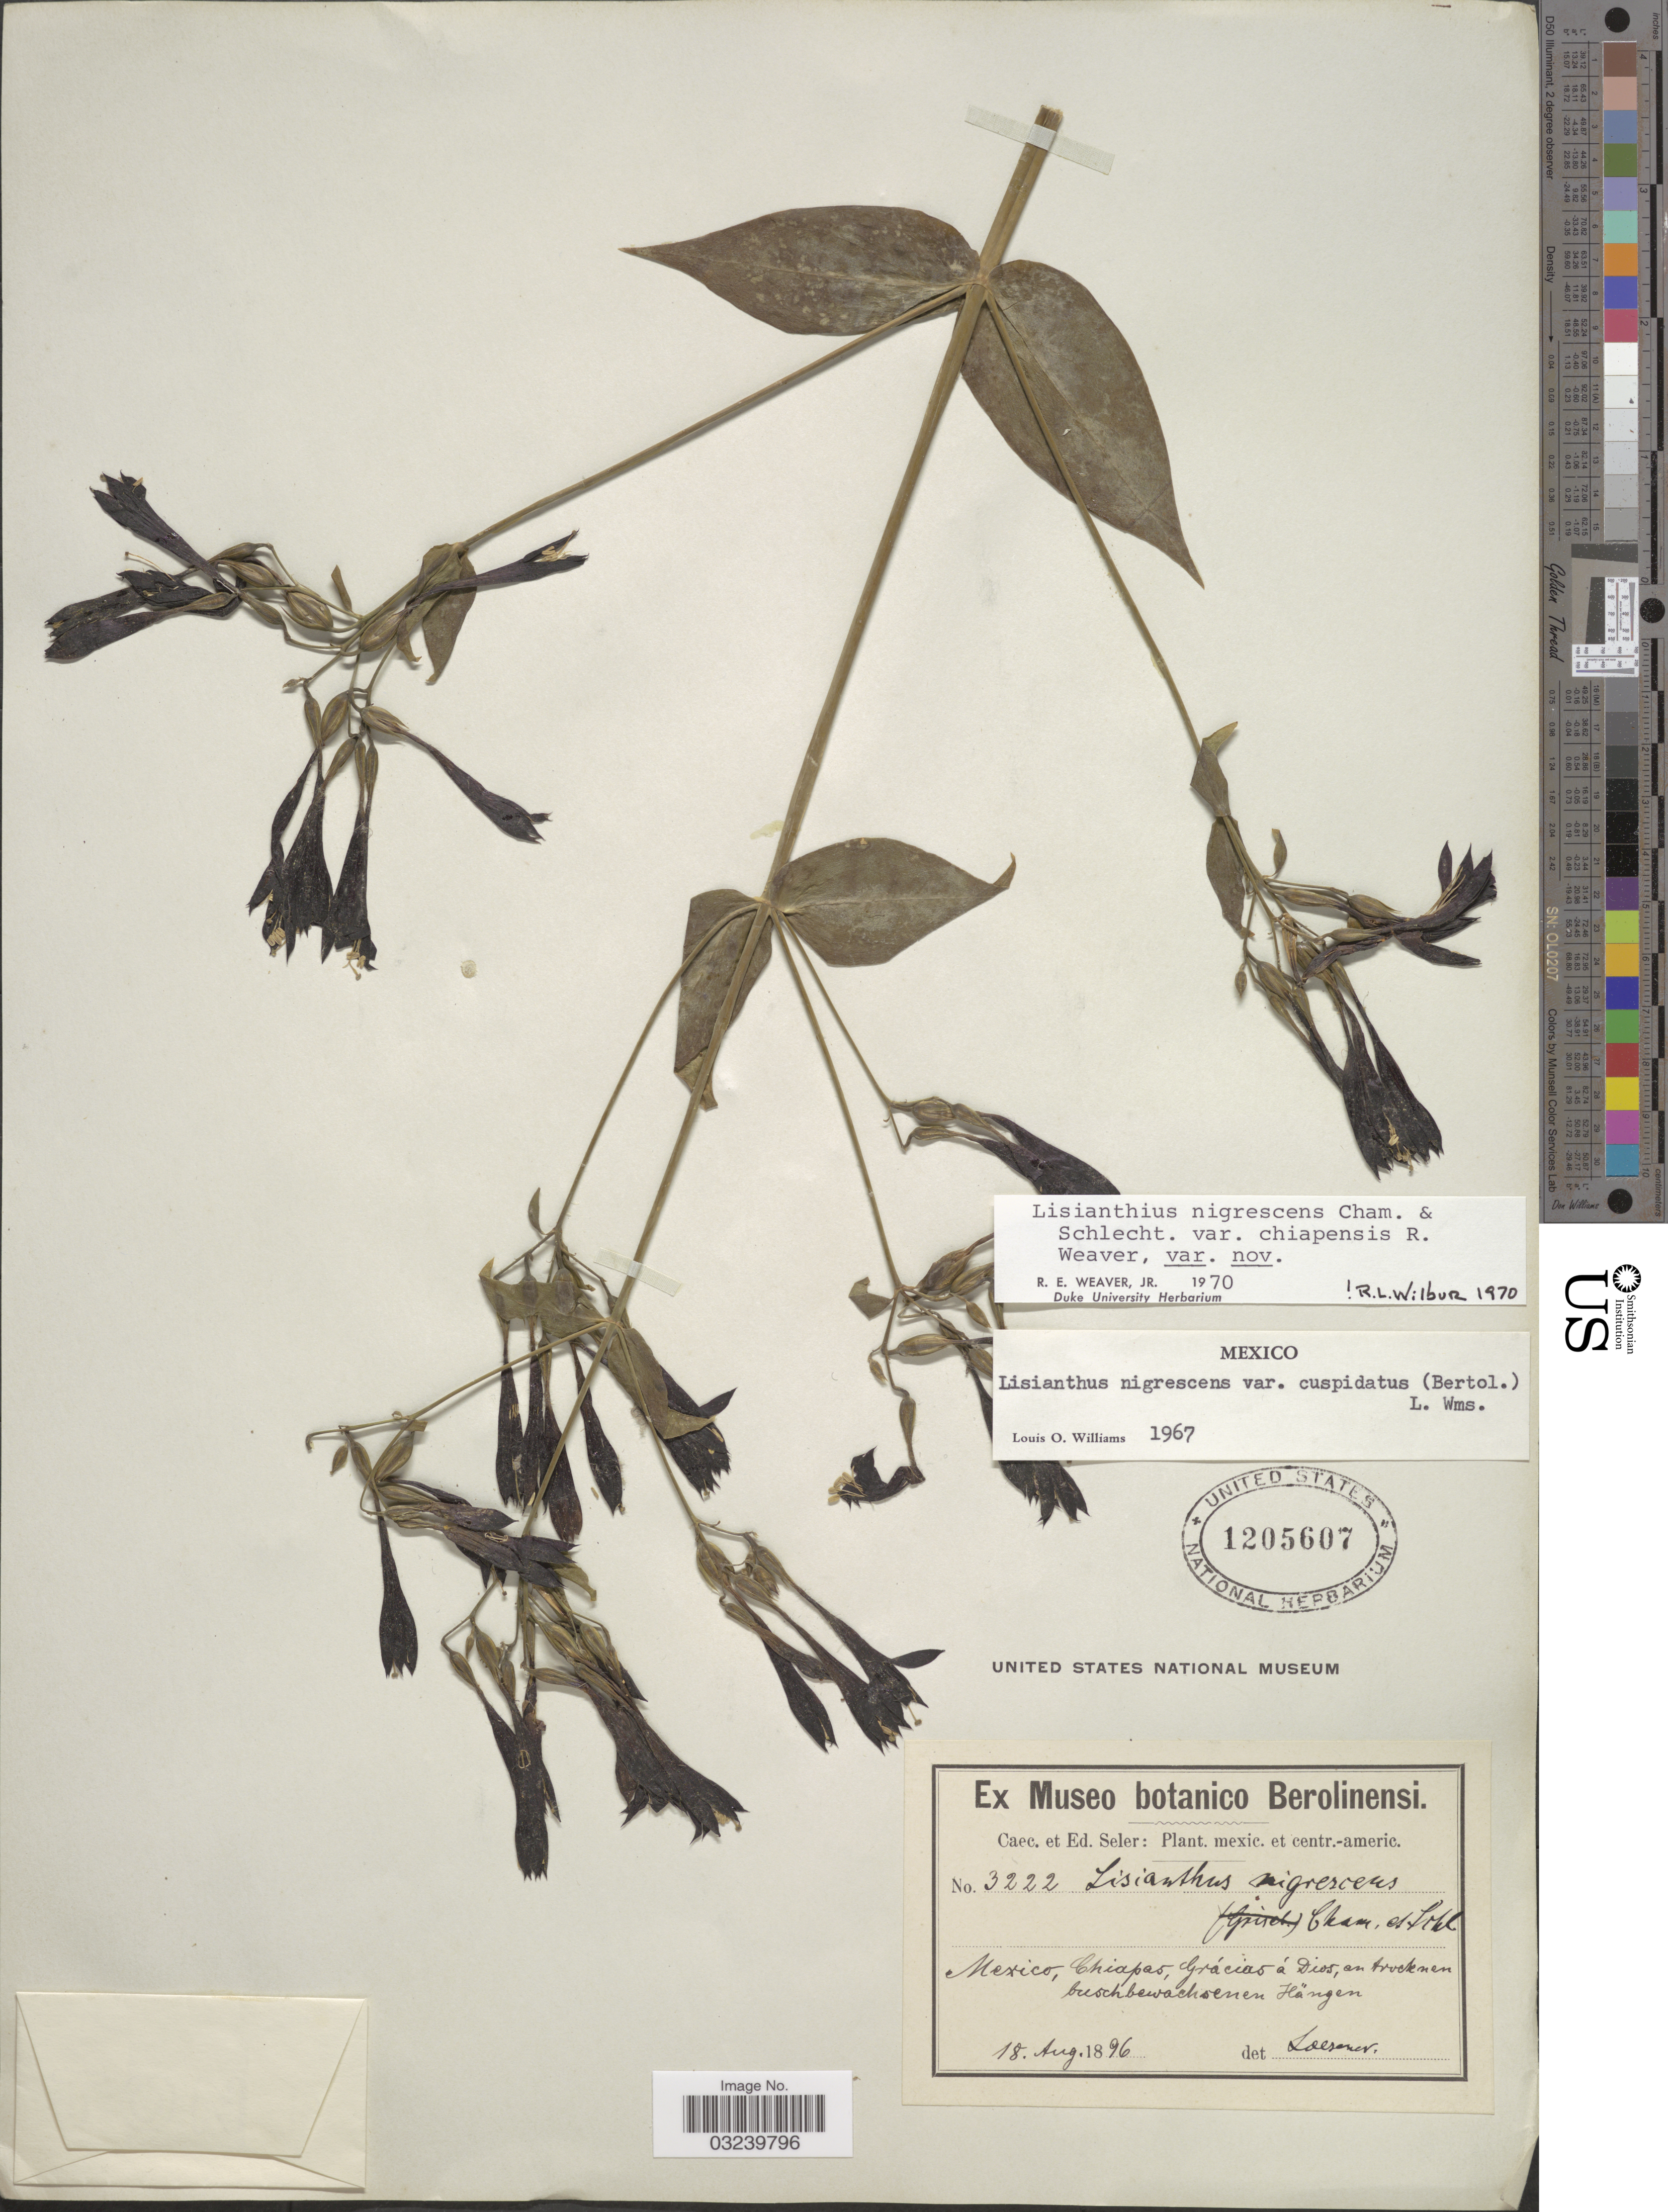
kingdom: Plantae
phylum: Tracheophyta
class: Magnoliopsida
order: Gentianales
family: Gentianaceae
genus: Lisianthius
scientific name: Lisianthius nigrescens var. chiapensis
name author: Weaver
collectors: C. Seler & E. G. Seler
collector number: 3222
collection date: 1896-08-18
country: Mexico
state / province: Chiapas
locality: Grácias á Dios, an trocknen buschbewachsenen Hängen.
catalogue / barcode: US 1205607